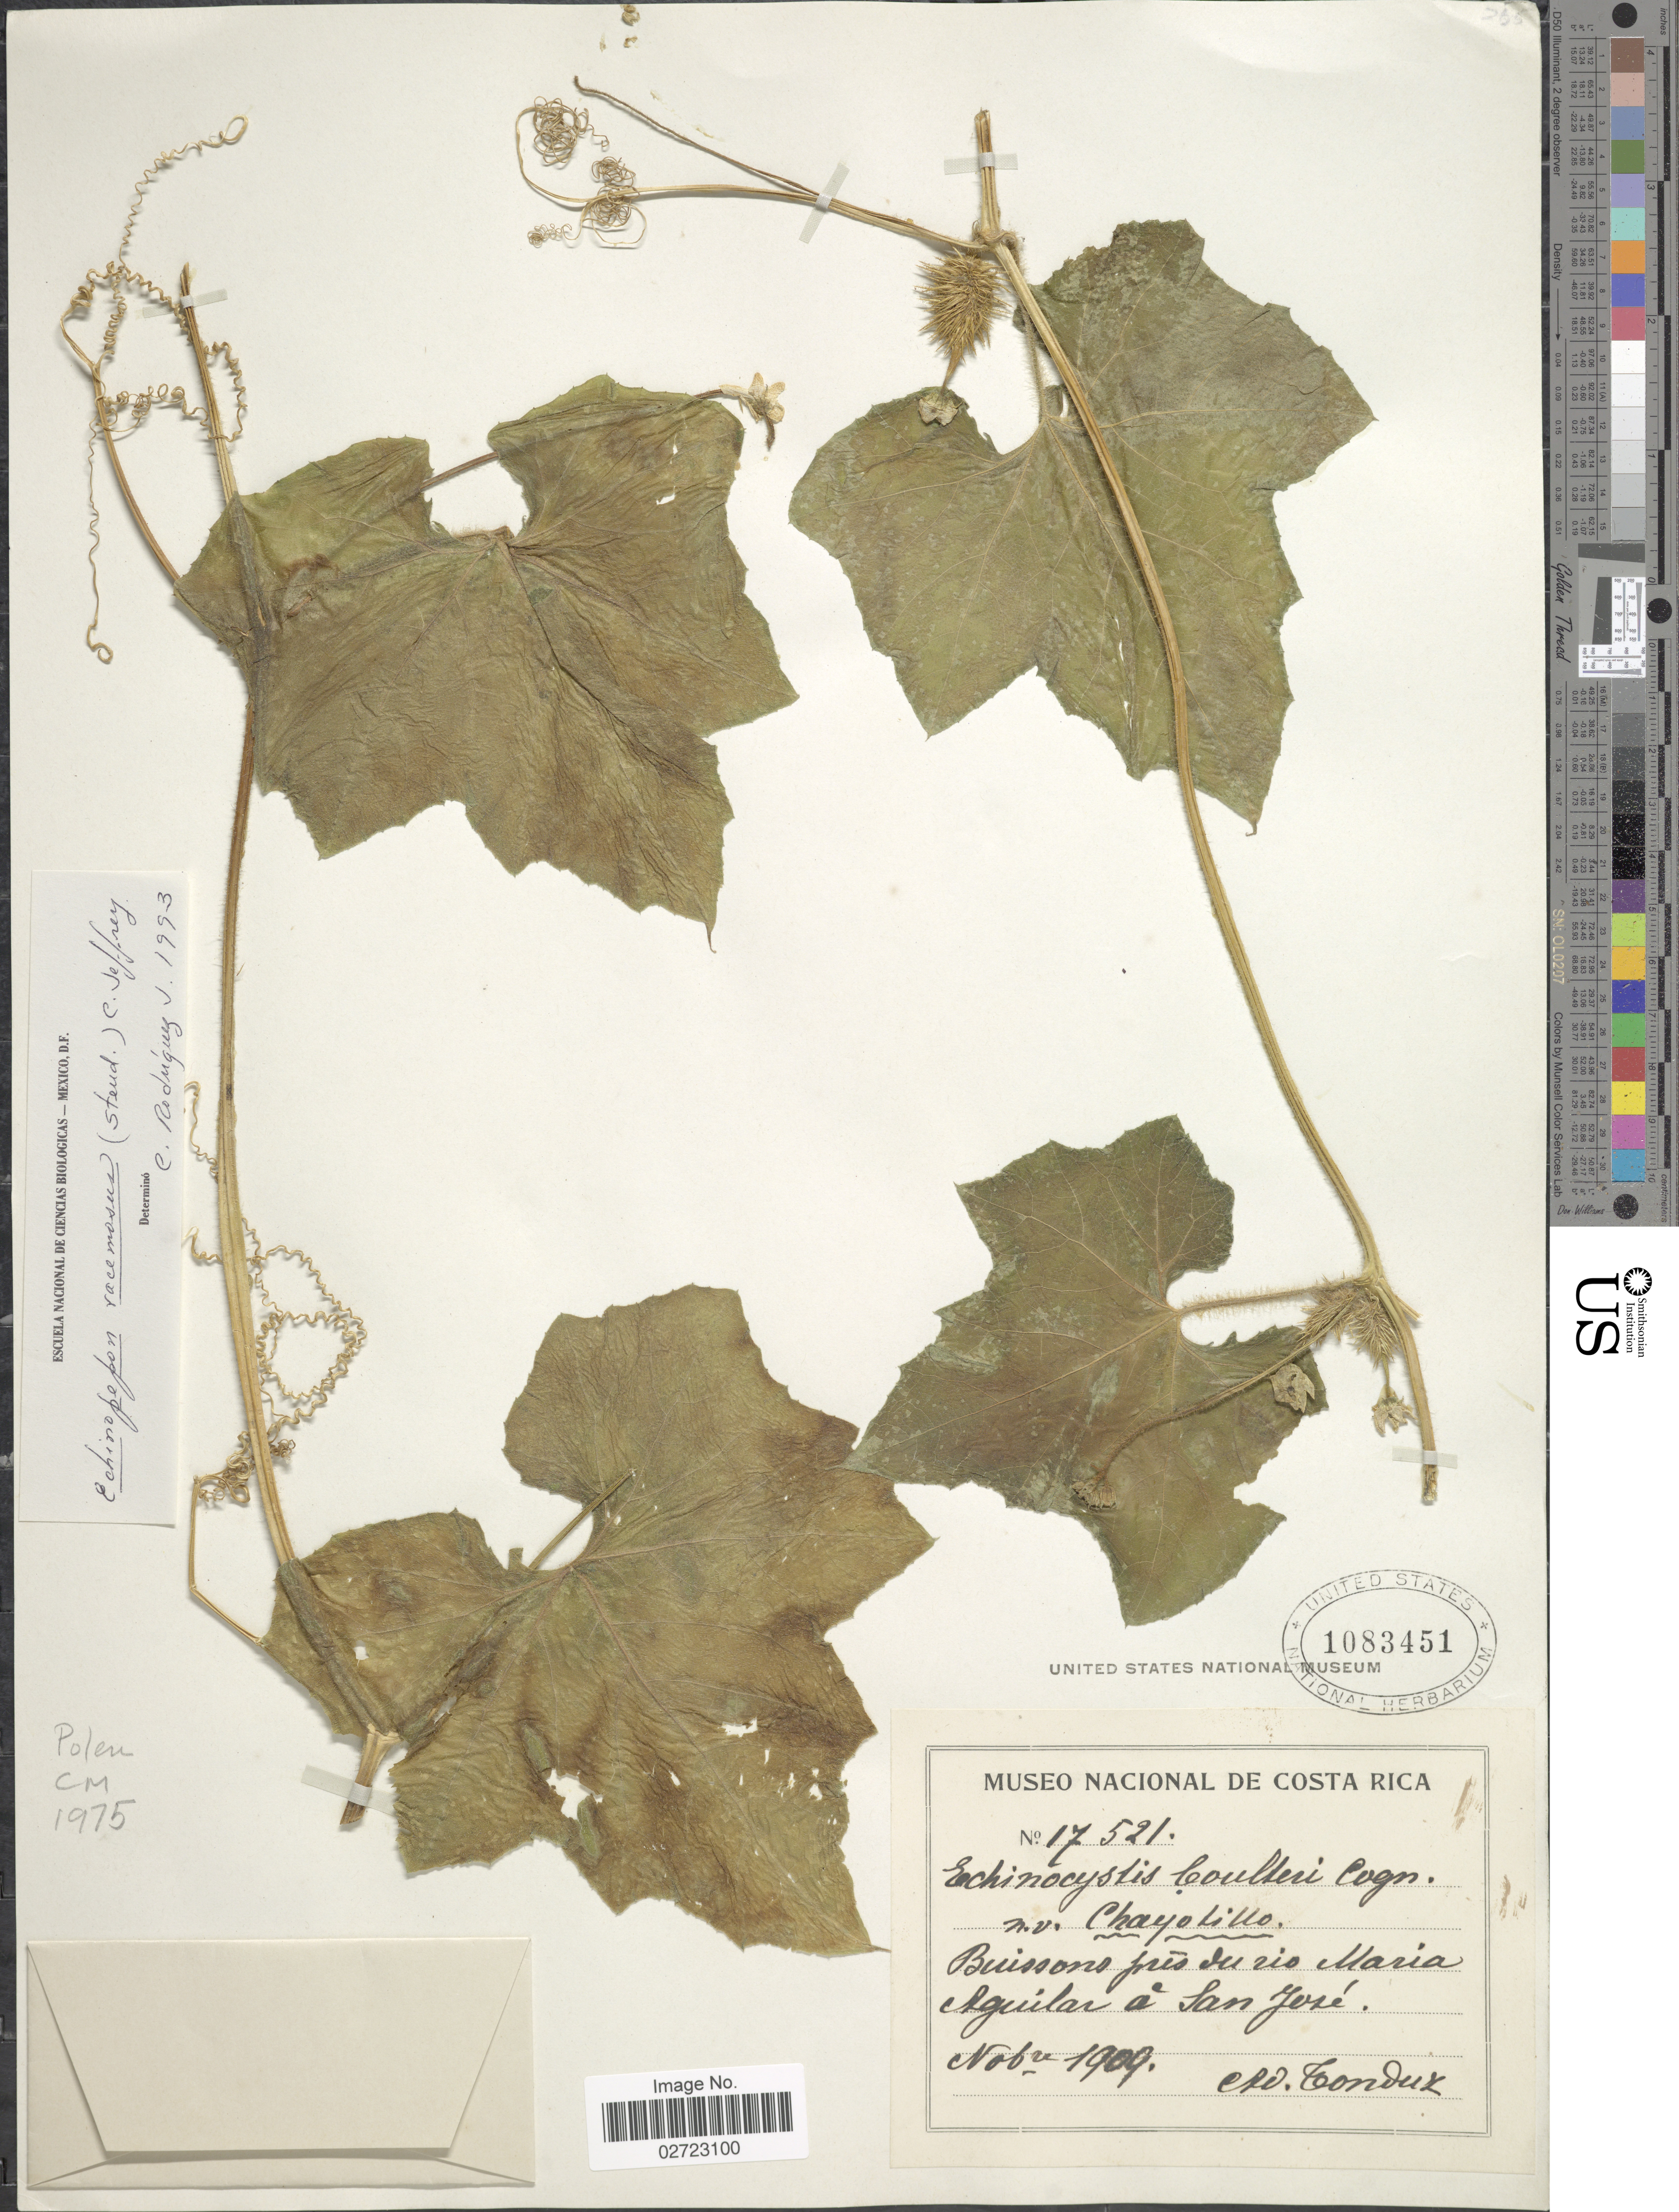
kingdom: Plantae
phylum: Tracheophyta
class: Magnoliopsida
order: Cucurbitales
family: Cucurbitaceae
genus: Echinopepon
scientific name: Echinopepon racemosus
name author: (Steud.) C. Jeffrey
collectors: A. Tonduz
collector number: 17521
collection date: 1909-11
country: Costa Rica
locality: Buissons pres du rio Maria Aguilar a San José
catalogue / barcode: US 1083451